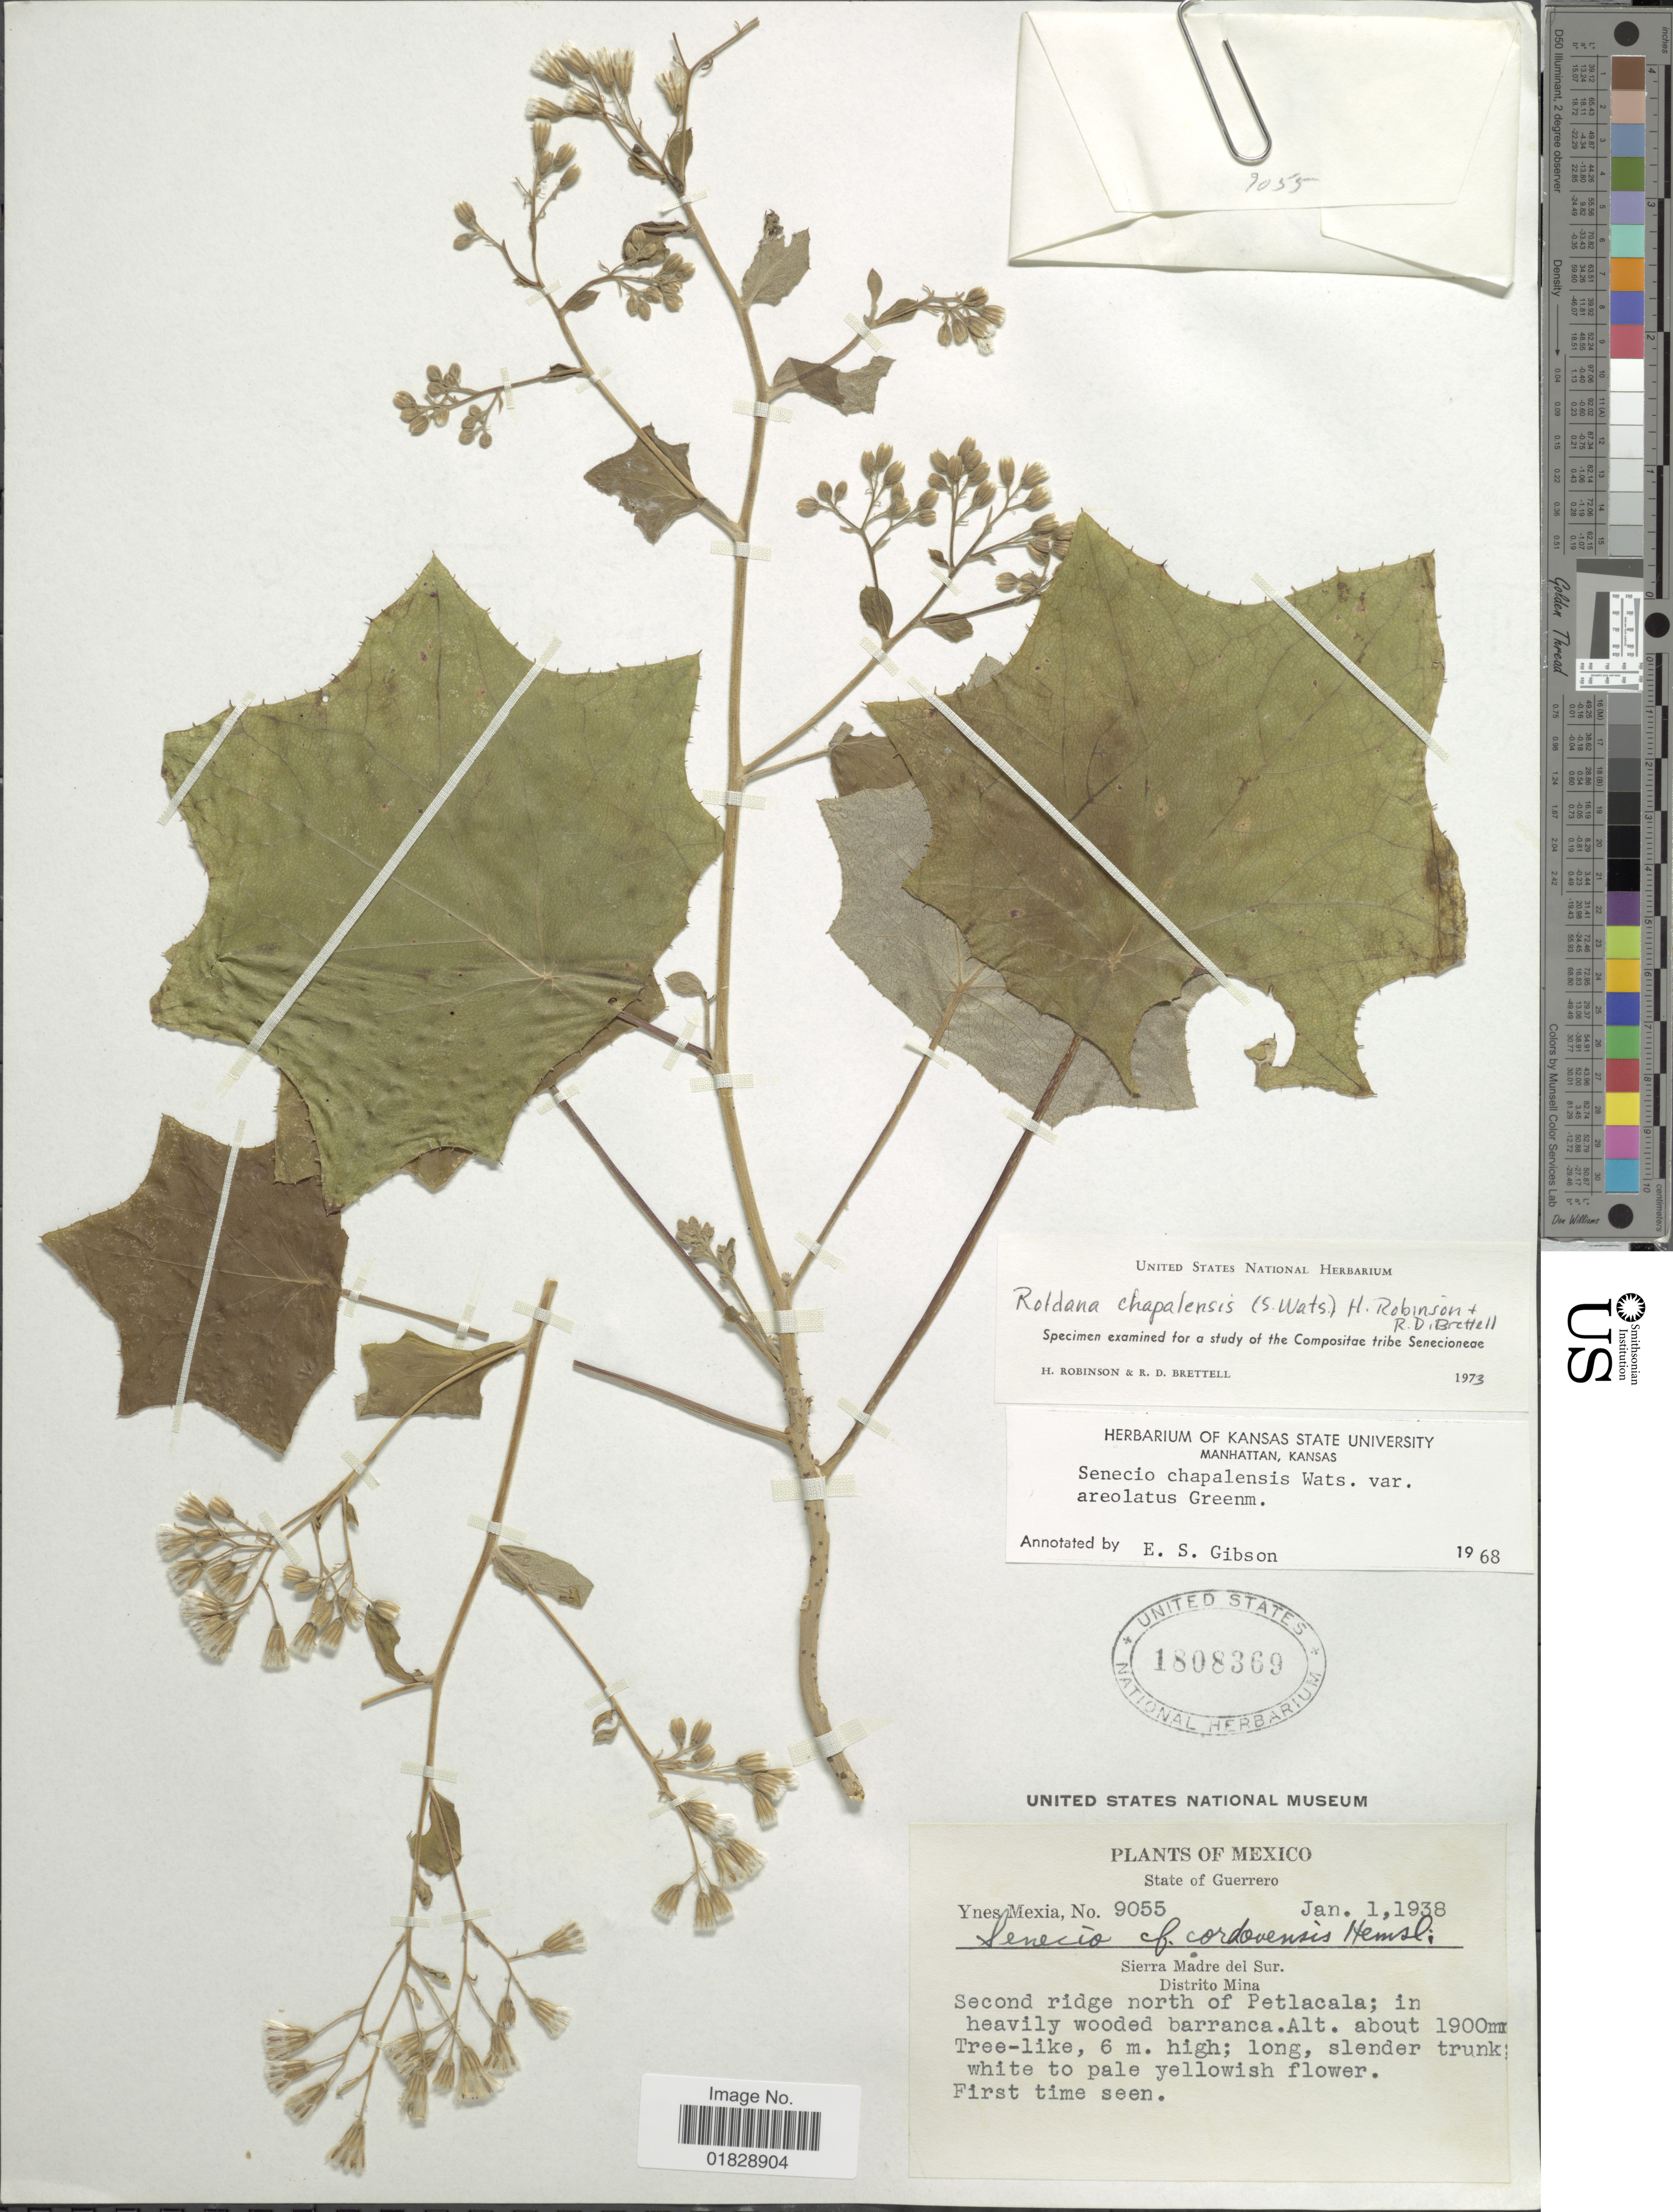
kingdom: Plantae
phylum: Tracheophyta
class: Magnoliopsida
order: Asterales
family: Asteraceae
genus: Roldana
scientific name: Roldana chapalensis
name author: (S. Watson) H. Rob. & Brettell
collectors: Y. Mexia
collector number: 9055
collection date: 1938-01-01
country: Mexico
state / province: Guerrero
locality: State of Guerrero. Sierra Madre del Sur. Distrito Mina. Second ridge north of Petlacala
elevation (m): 1900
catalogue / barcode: US 1808369